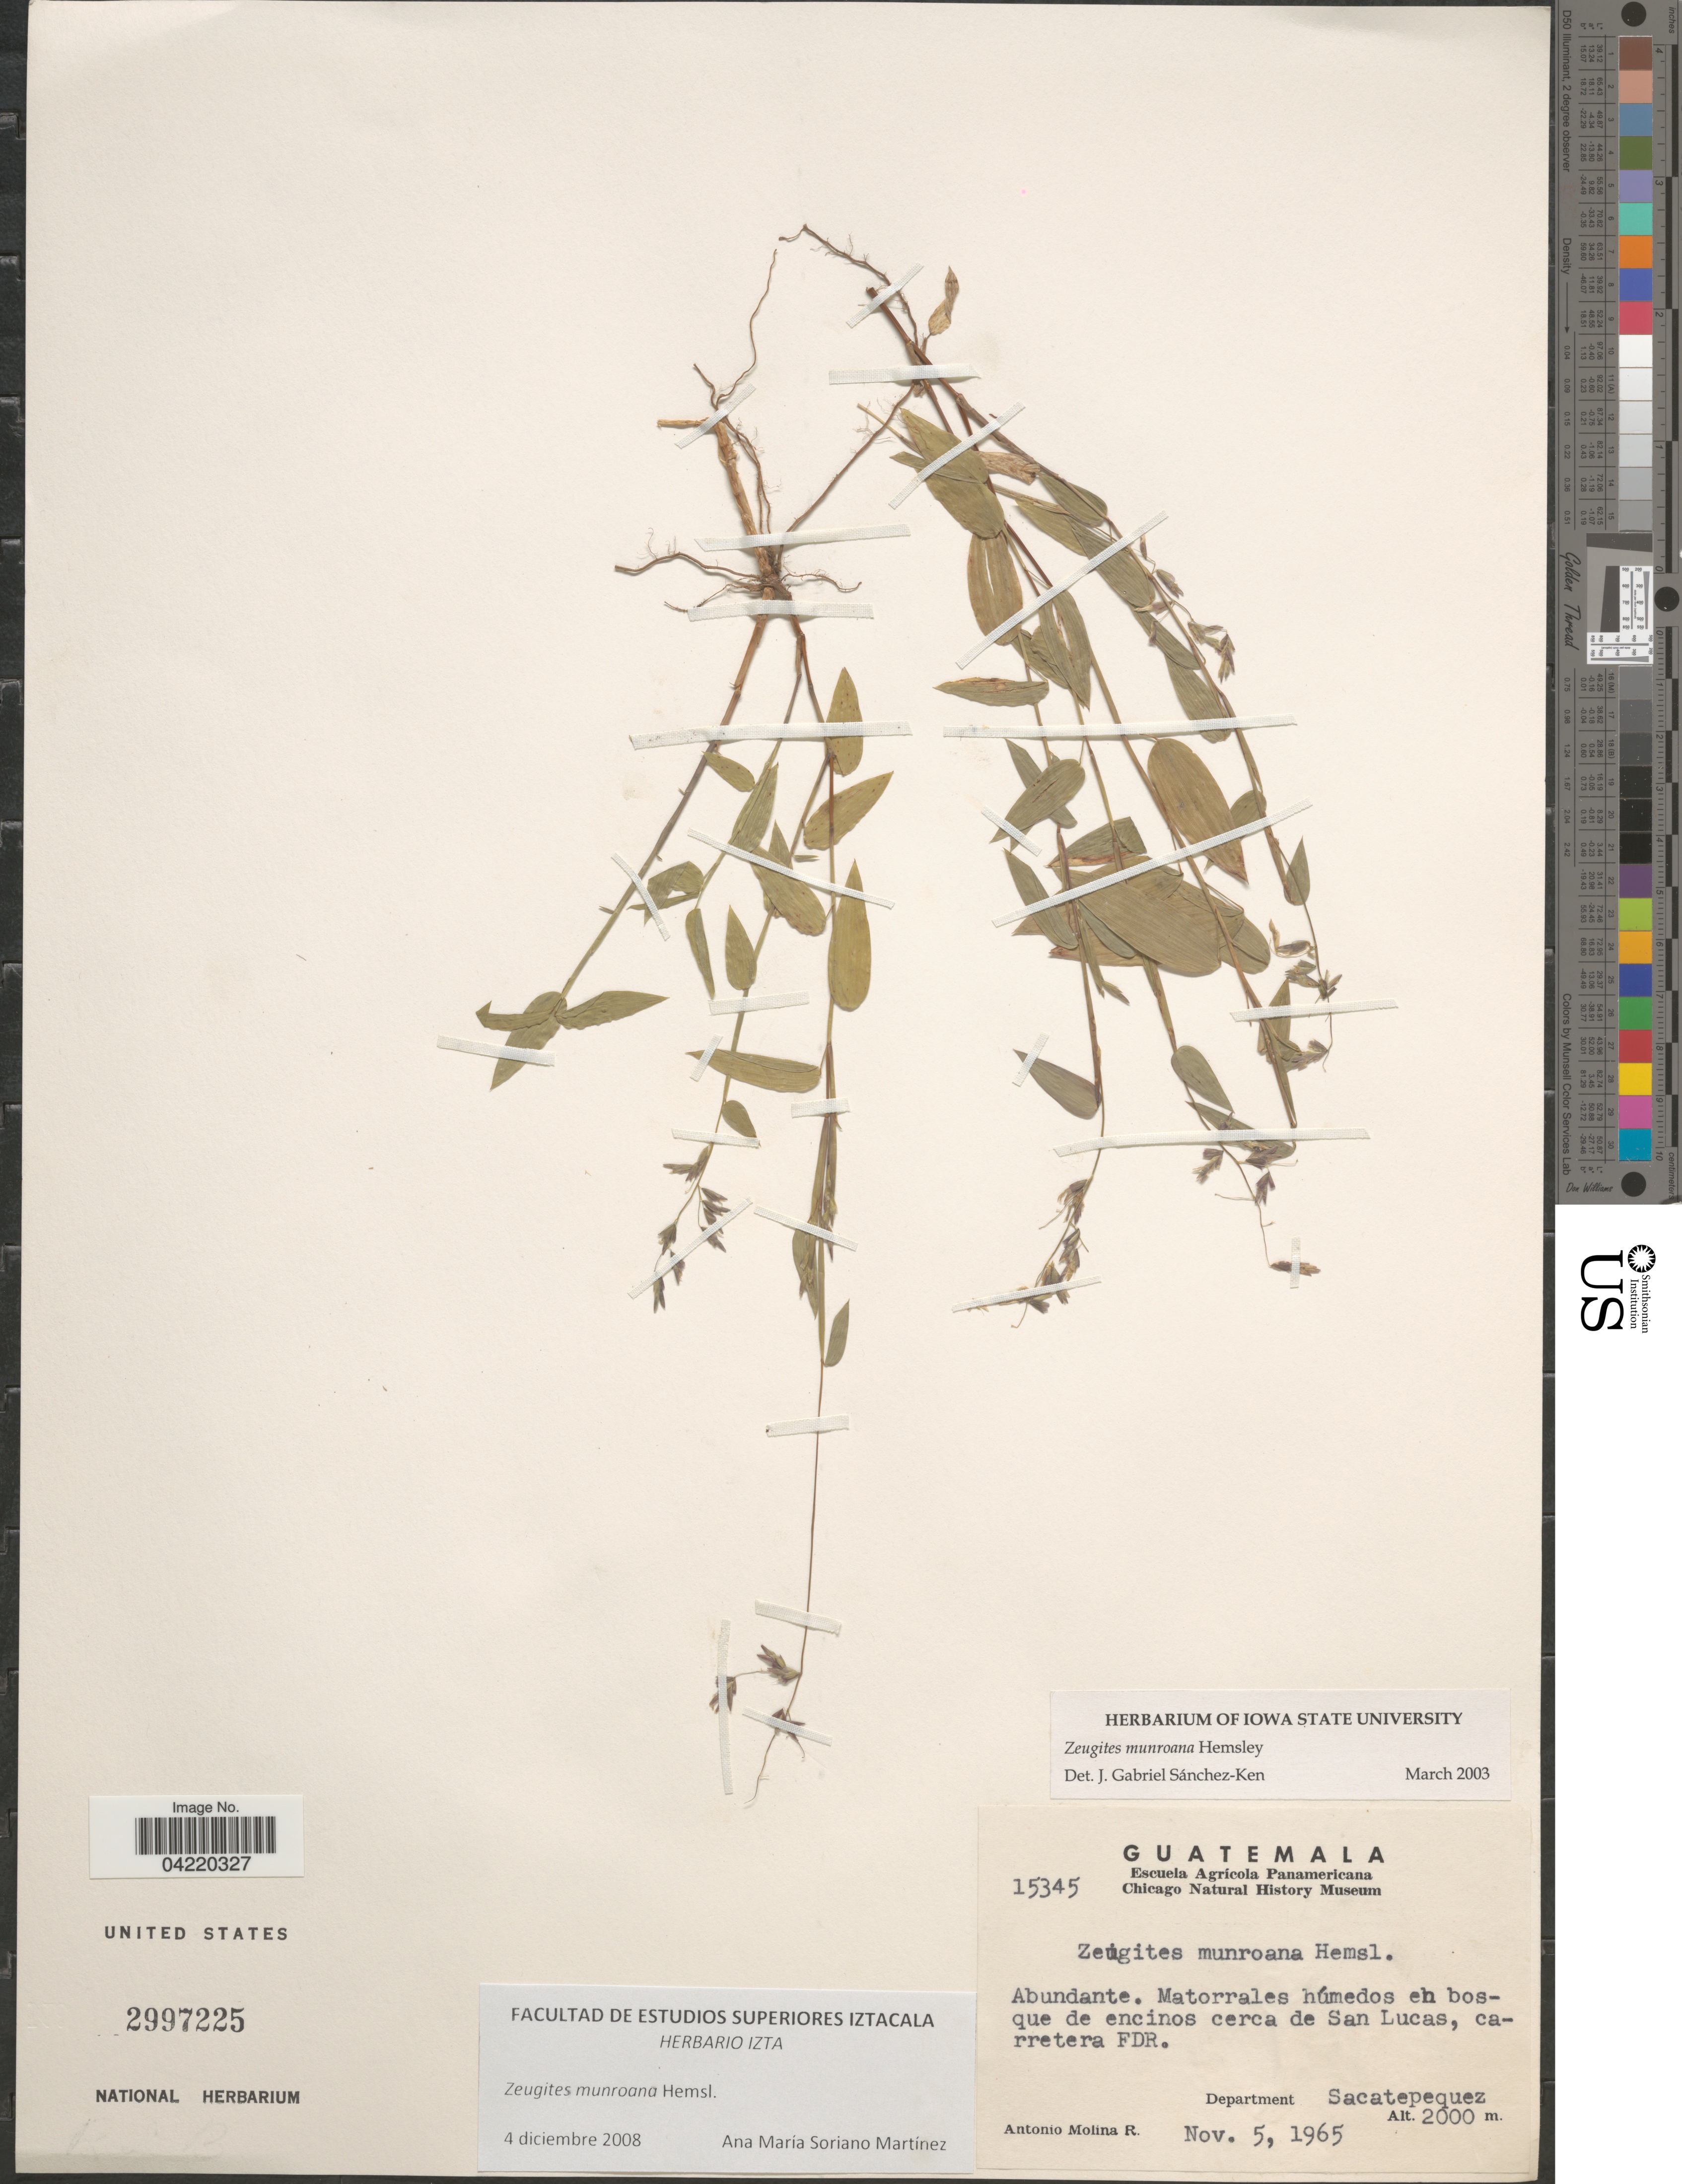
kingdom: Plantae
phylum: Tracheophyta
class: Liliopsida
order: Poales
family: Poaceae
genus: Zeugites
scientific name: Zeugites munroanus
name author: Hemsl.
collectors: A. Molina R.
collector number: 15345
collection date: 1965-11-05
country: Guatemala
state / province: Sacatepequez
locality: Matorrales húmedos en bosque de encinos cerca de San Lucas, carretera FDR. Department Sacatepequez.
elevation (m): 2000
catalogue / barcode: US 2997225